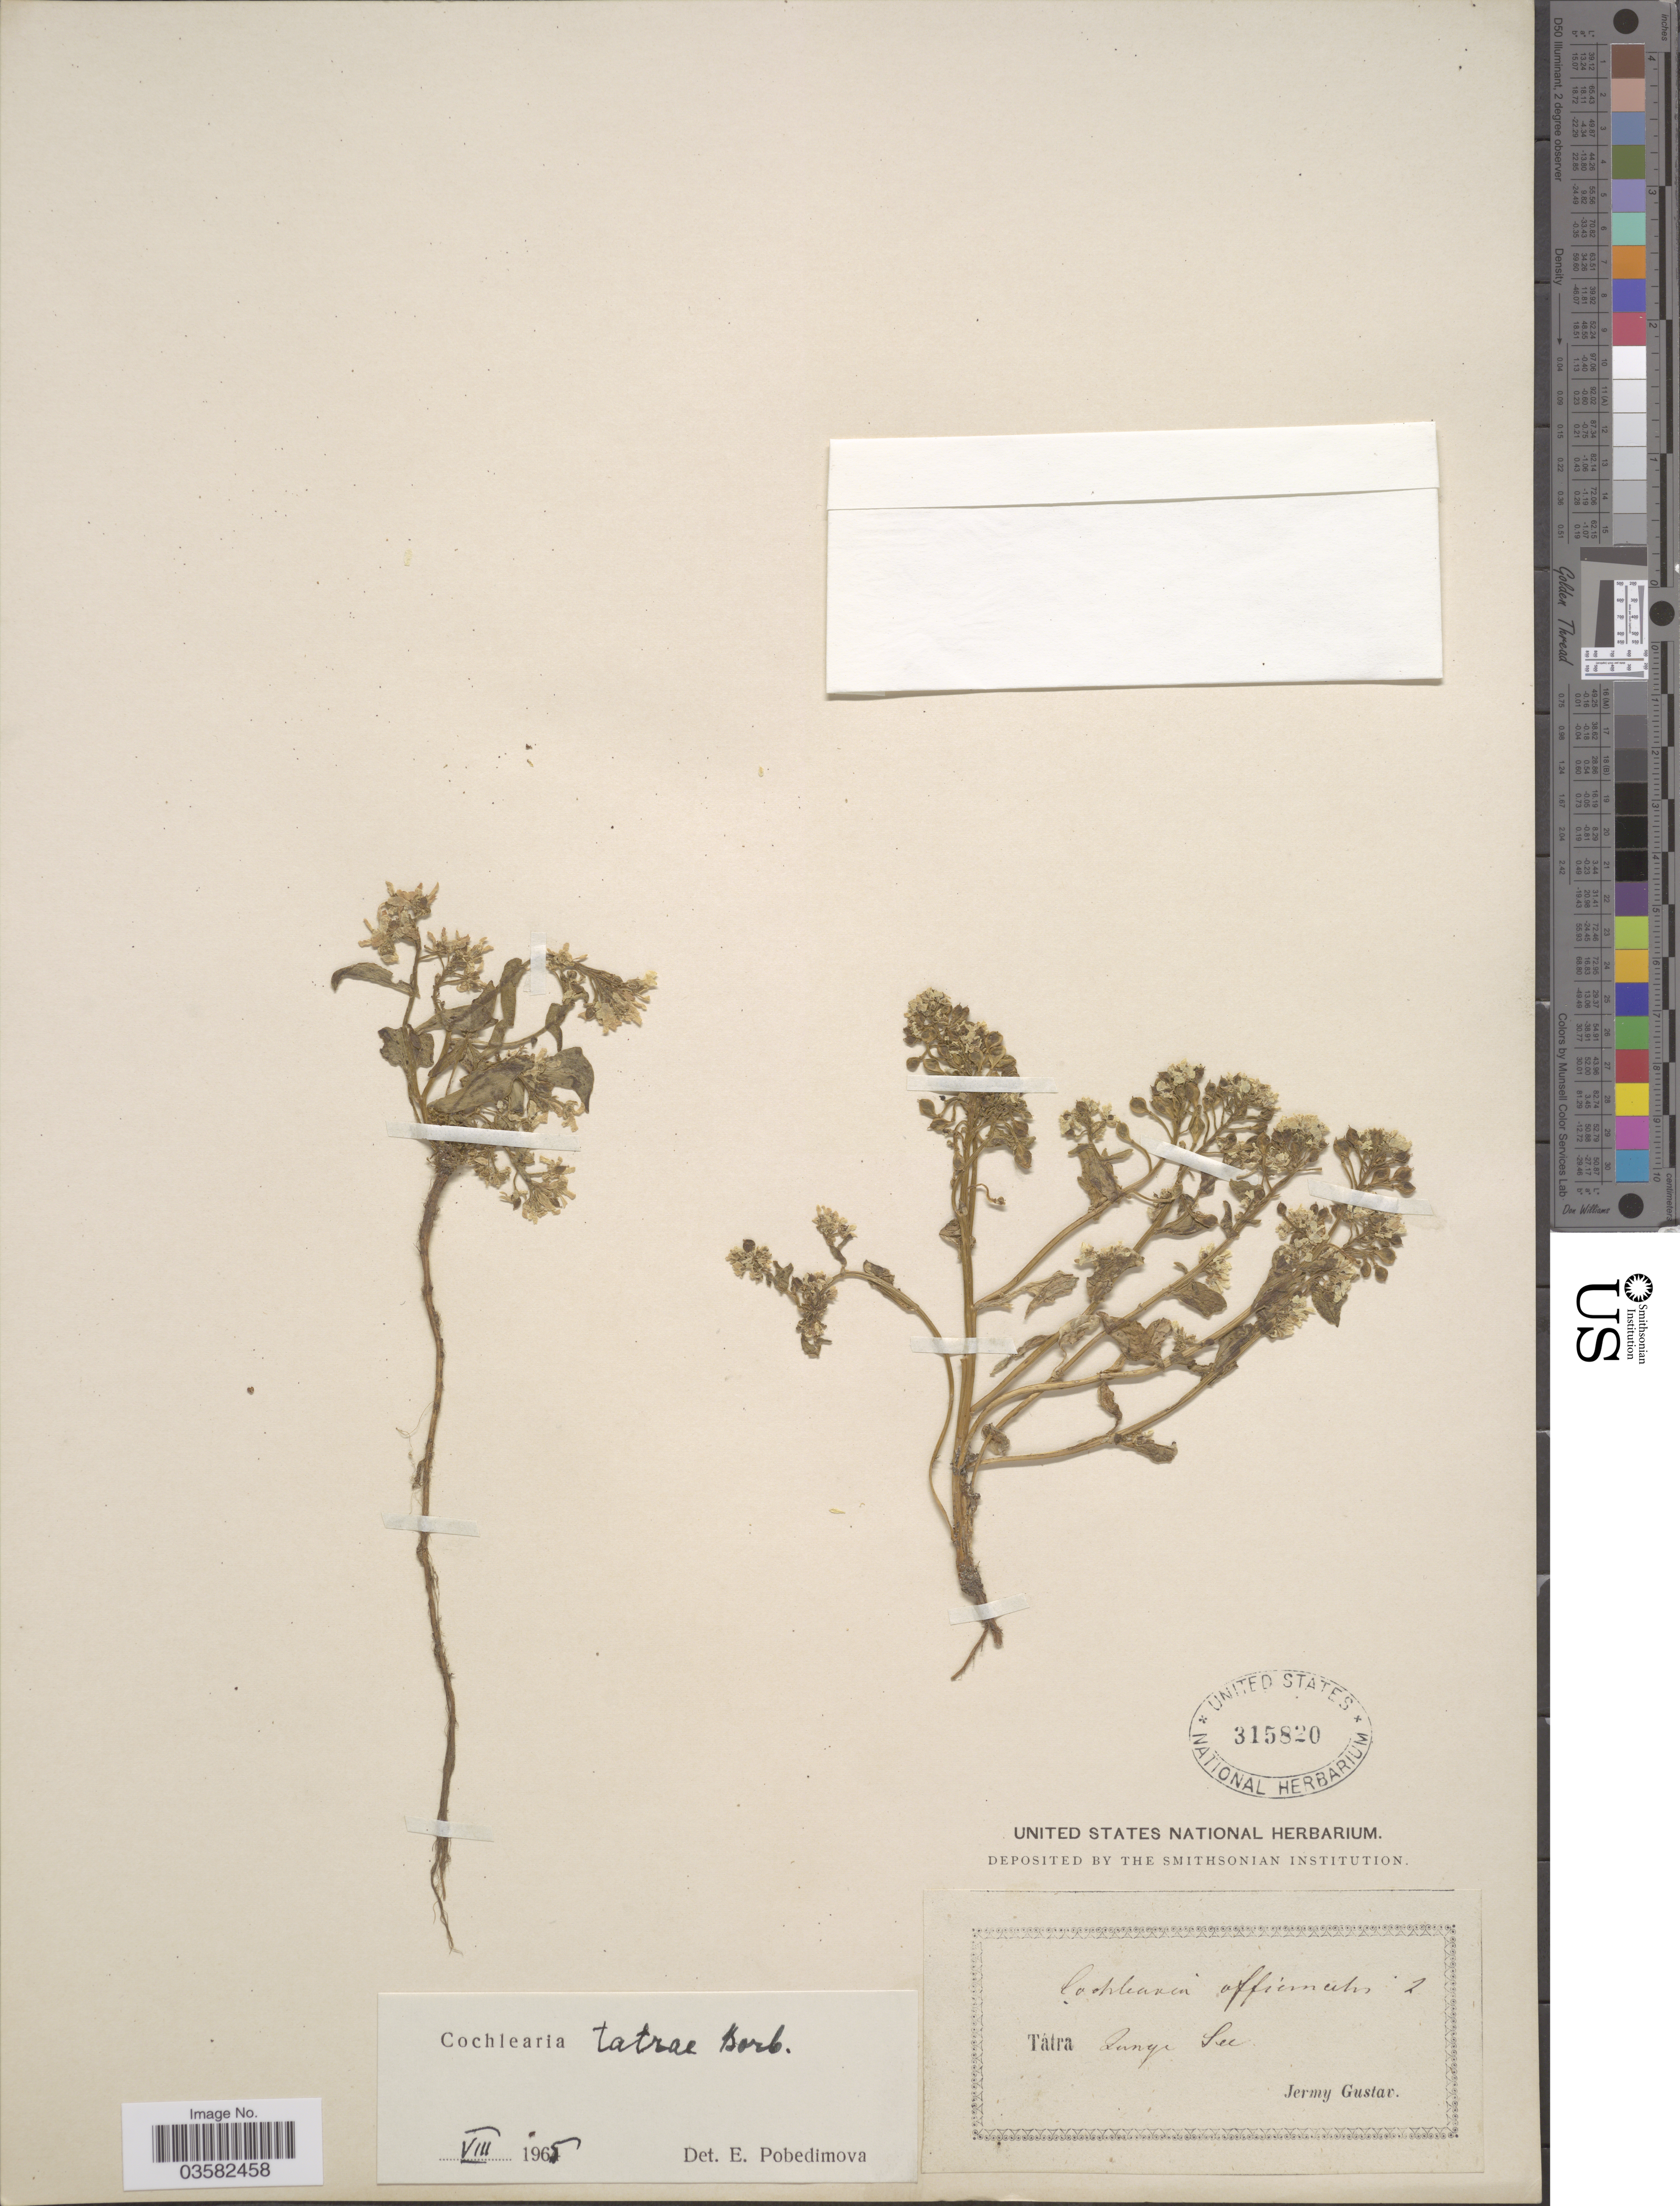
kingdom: Plantae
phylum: Tracheophyta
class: Magnoliopsida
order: Brassicales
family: Brassicaceae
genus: Cochlearia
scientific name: Cochlearia tatrae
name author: Borbás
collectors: J. Gustav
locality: Tátra. Lungi Lee. [interpreted]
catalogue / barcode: US 315820